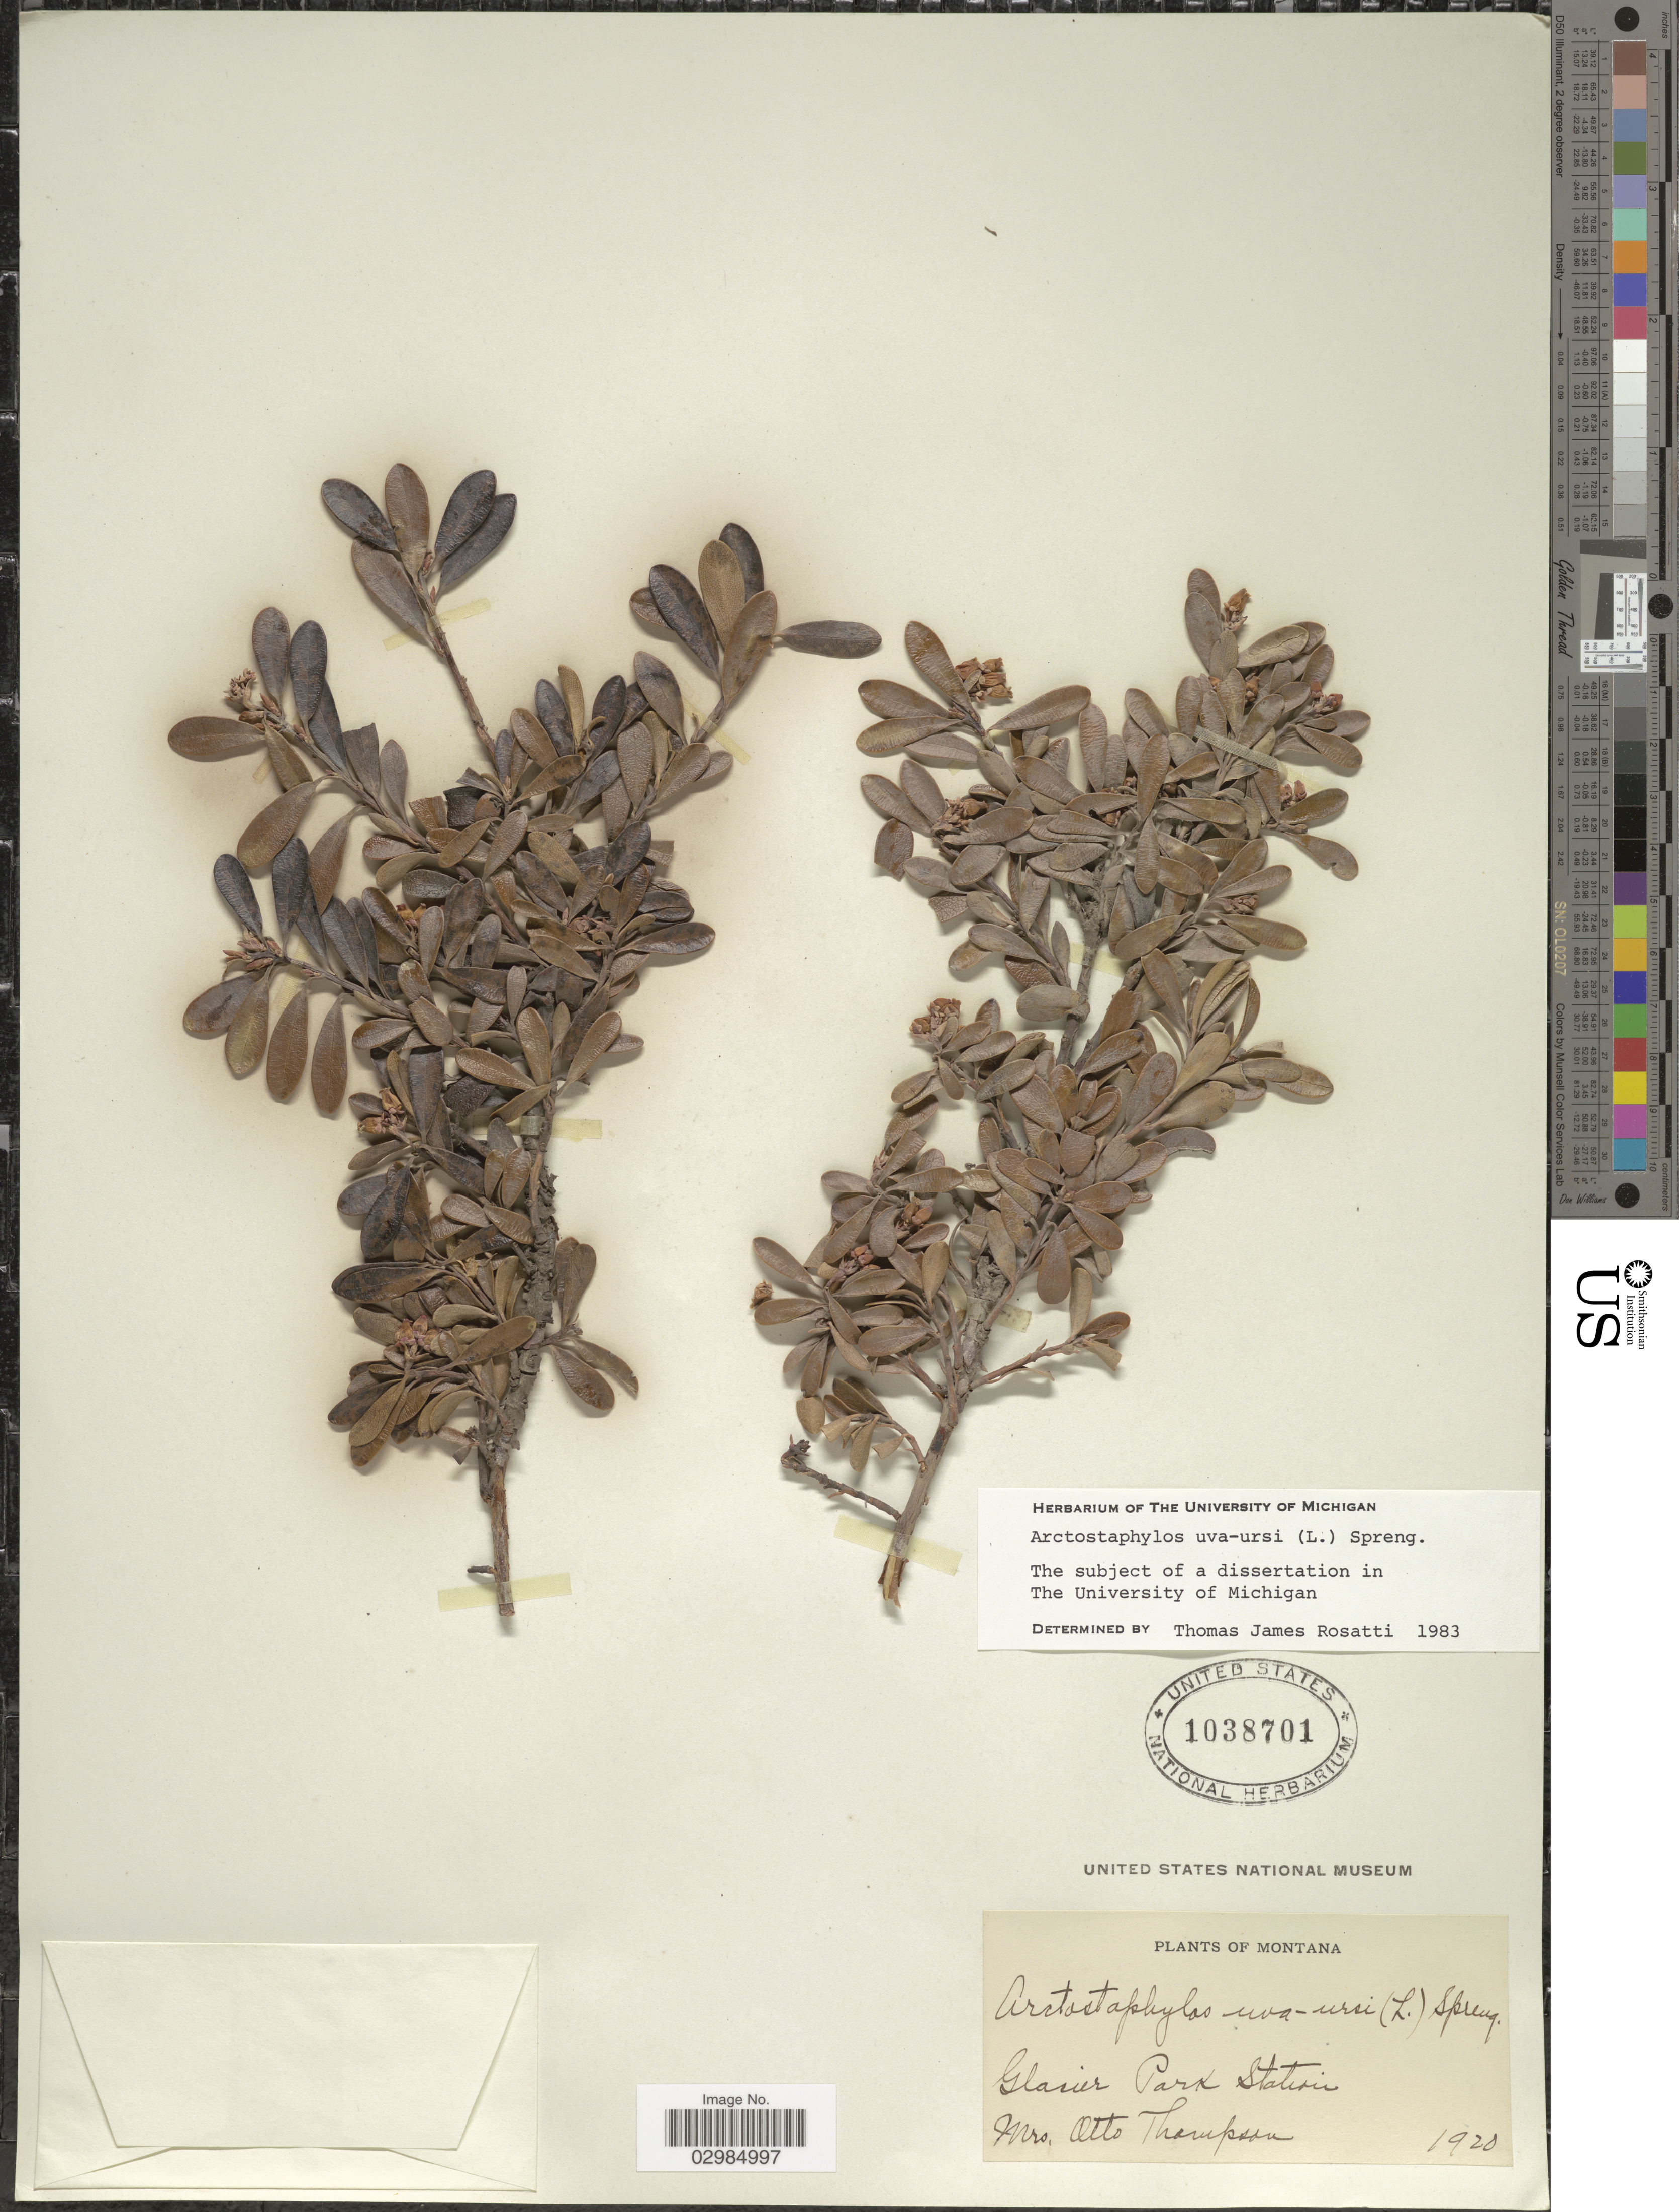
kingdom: Plantae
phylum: Tracheophyta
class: Magnoliopsida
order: Ericales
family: Ericaceae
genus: Arctostaphylos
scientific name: Arctostaphylos uva-ursi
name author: (L.) Spreng.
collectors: O. Thompson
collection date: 1920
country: United States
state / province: Montana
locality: Glacier Park Station.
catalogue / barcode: US 1038701